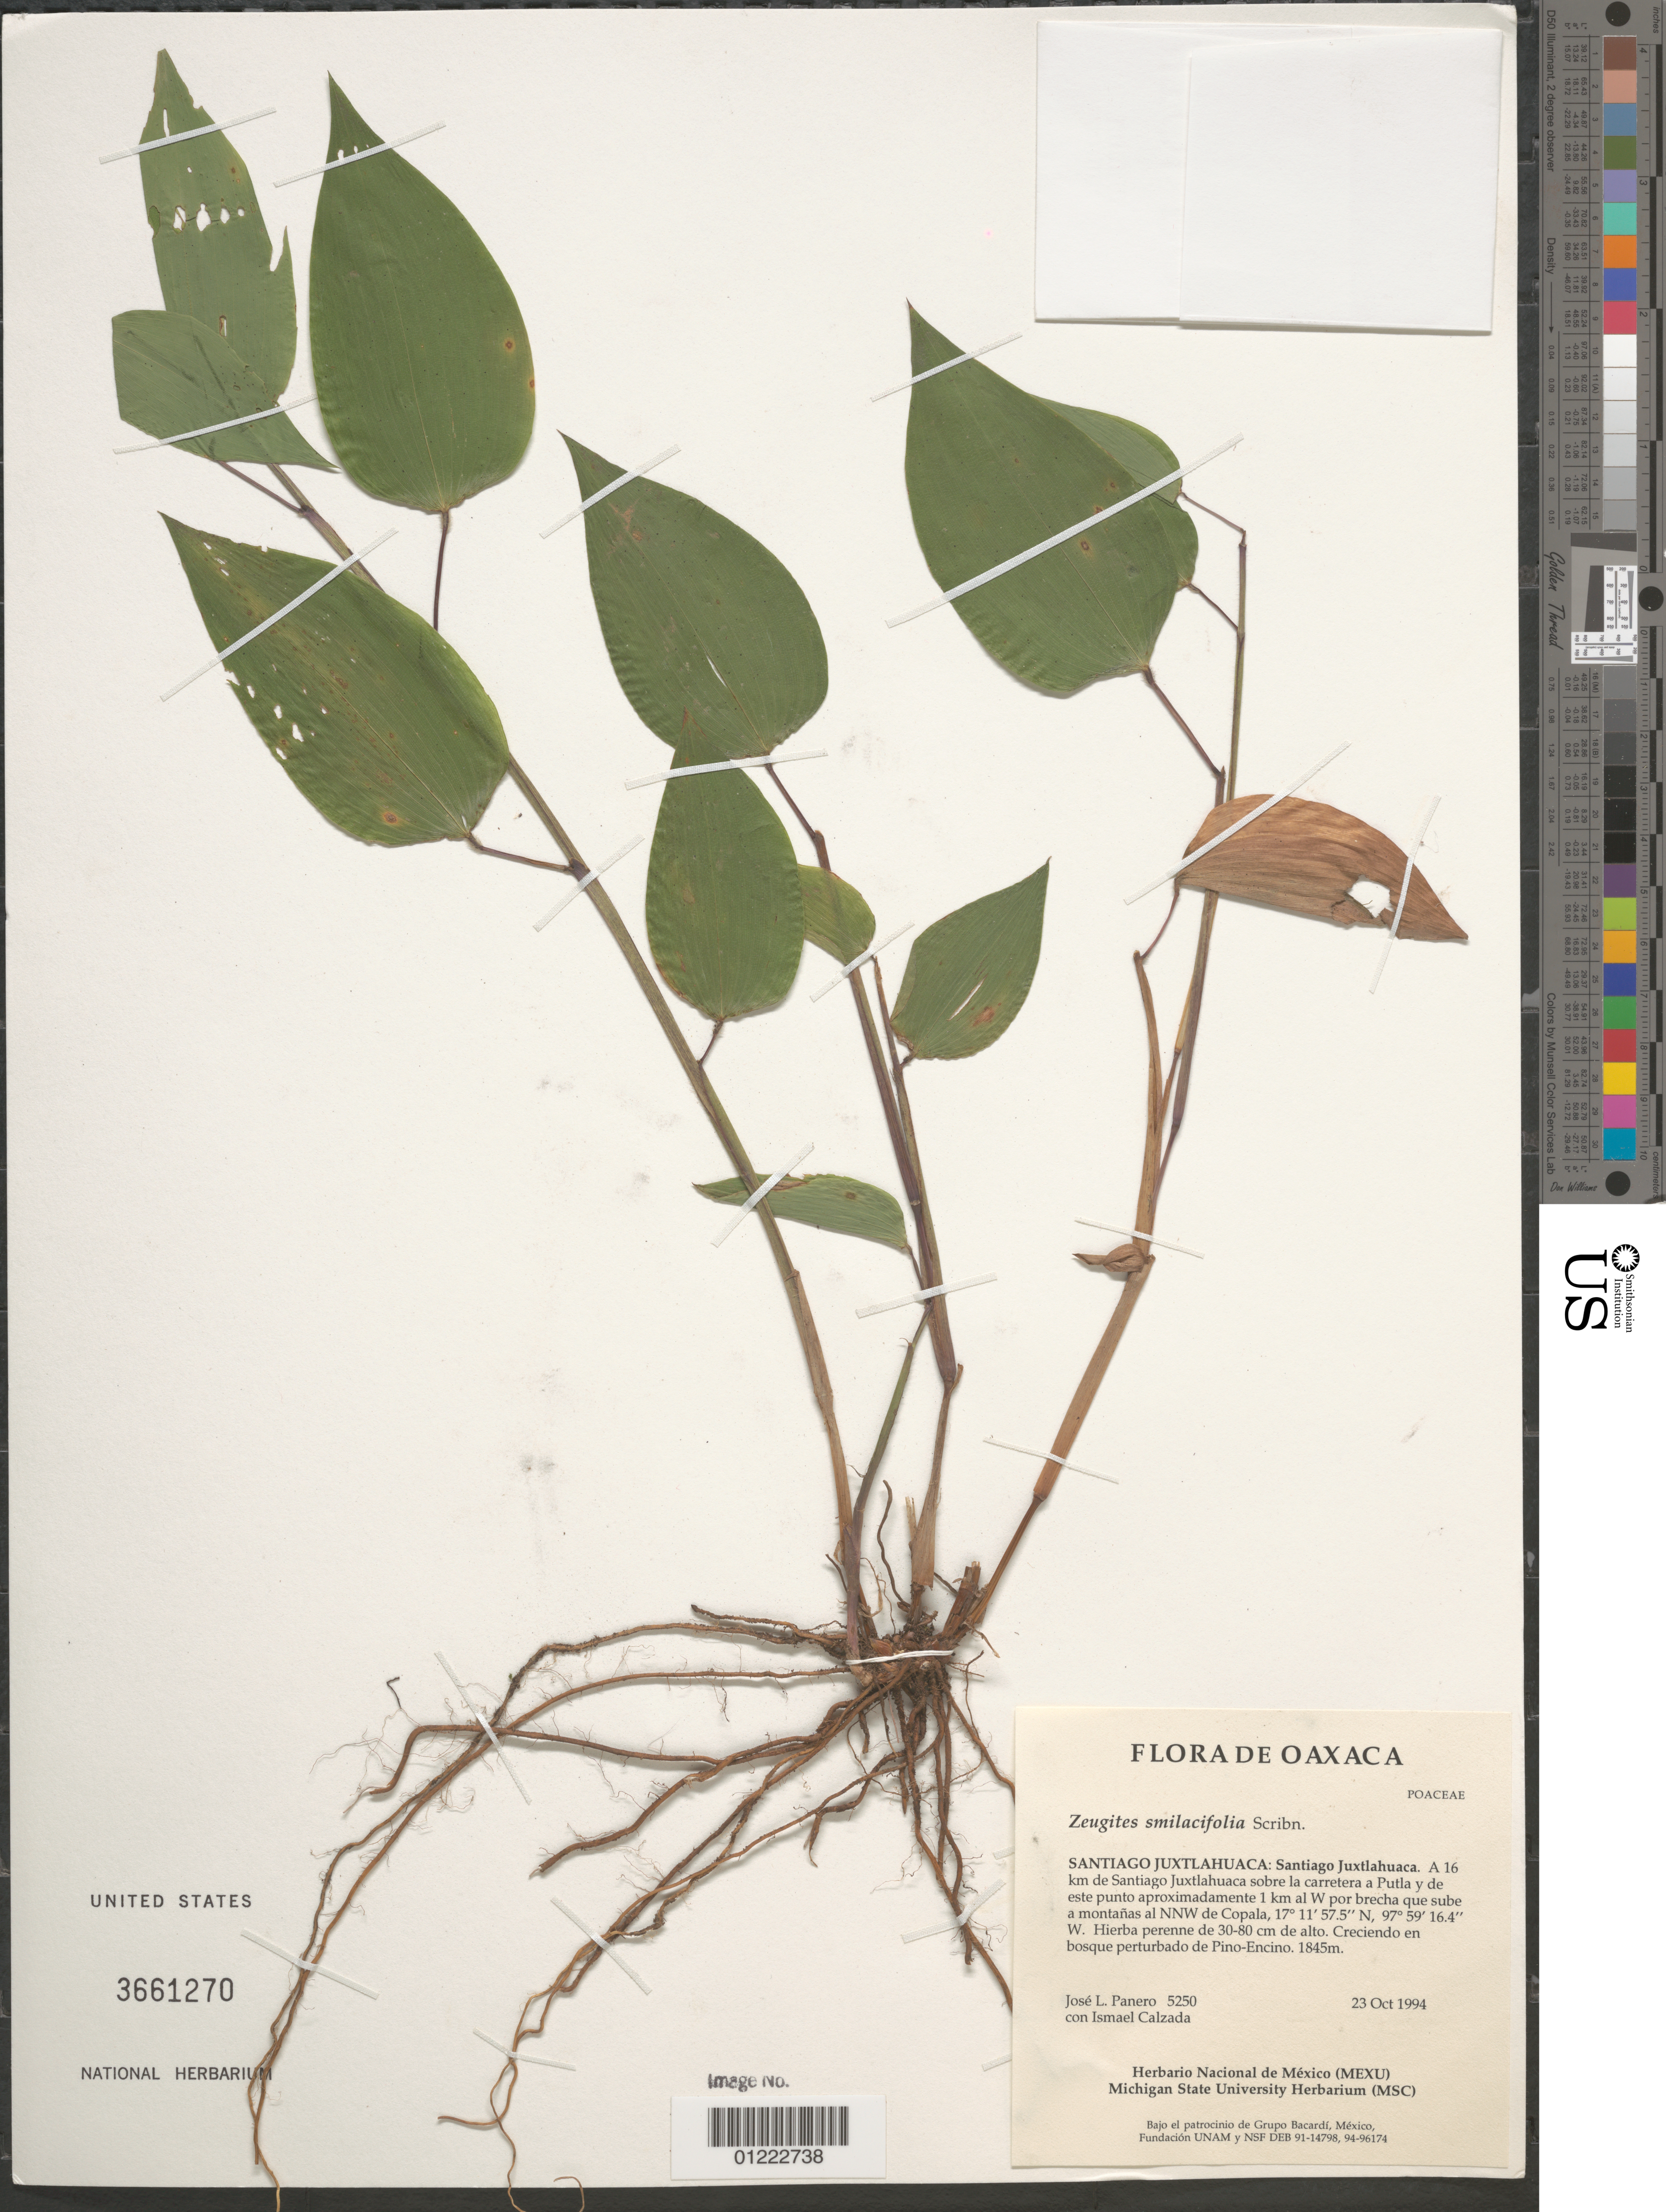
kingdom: Plantae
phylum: Tracheophyta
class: Liliopsida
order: Poales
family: Poaceae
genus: Zeugites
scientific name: Zeugites smilacifolius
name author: Scribn.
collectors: J. L. Panero, E. Manrique & J. I. Calzada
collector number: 5250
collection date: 1994-10-23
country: Mexico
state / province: Oaxaca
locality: Santiago Juxtlahuaca: Santiago Juxtlahuaca. A 16 km de Santiago Juxtlahuaca sobre la carretera a Putla and de este punto aproximadamente 1 km al W por brecha que sube a montañas al NNW de Cópala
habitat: Hierba perenne de 30-80 cm de alto. Creciendo en bosque perturbado de Pino-Encino.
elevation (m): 1845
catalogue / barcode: US 3661270